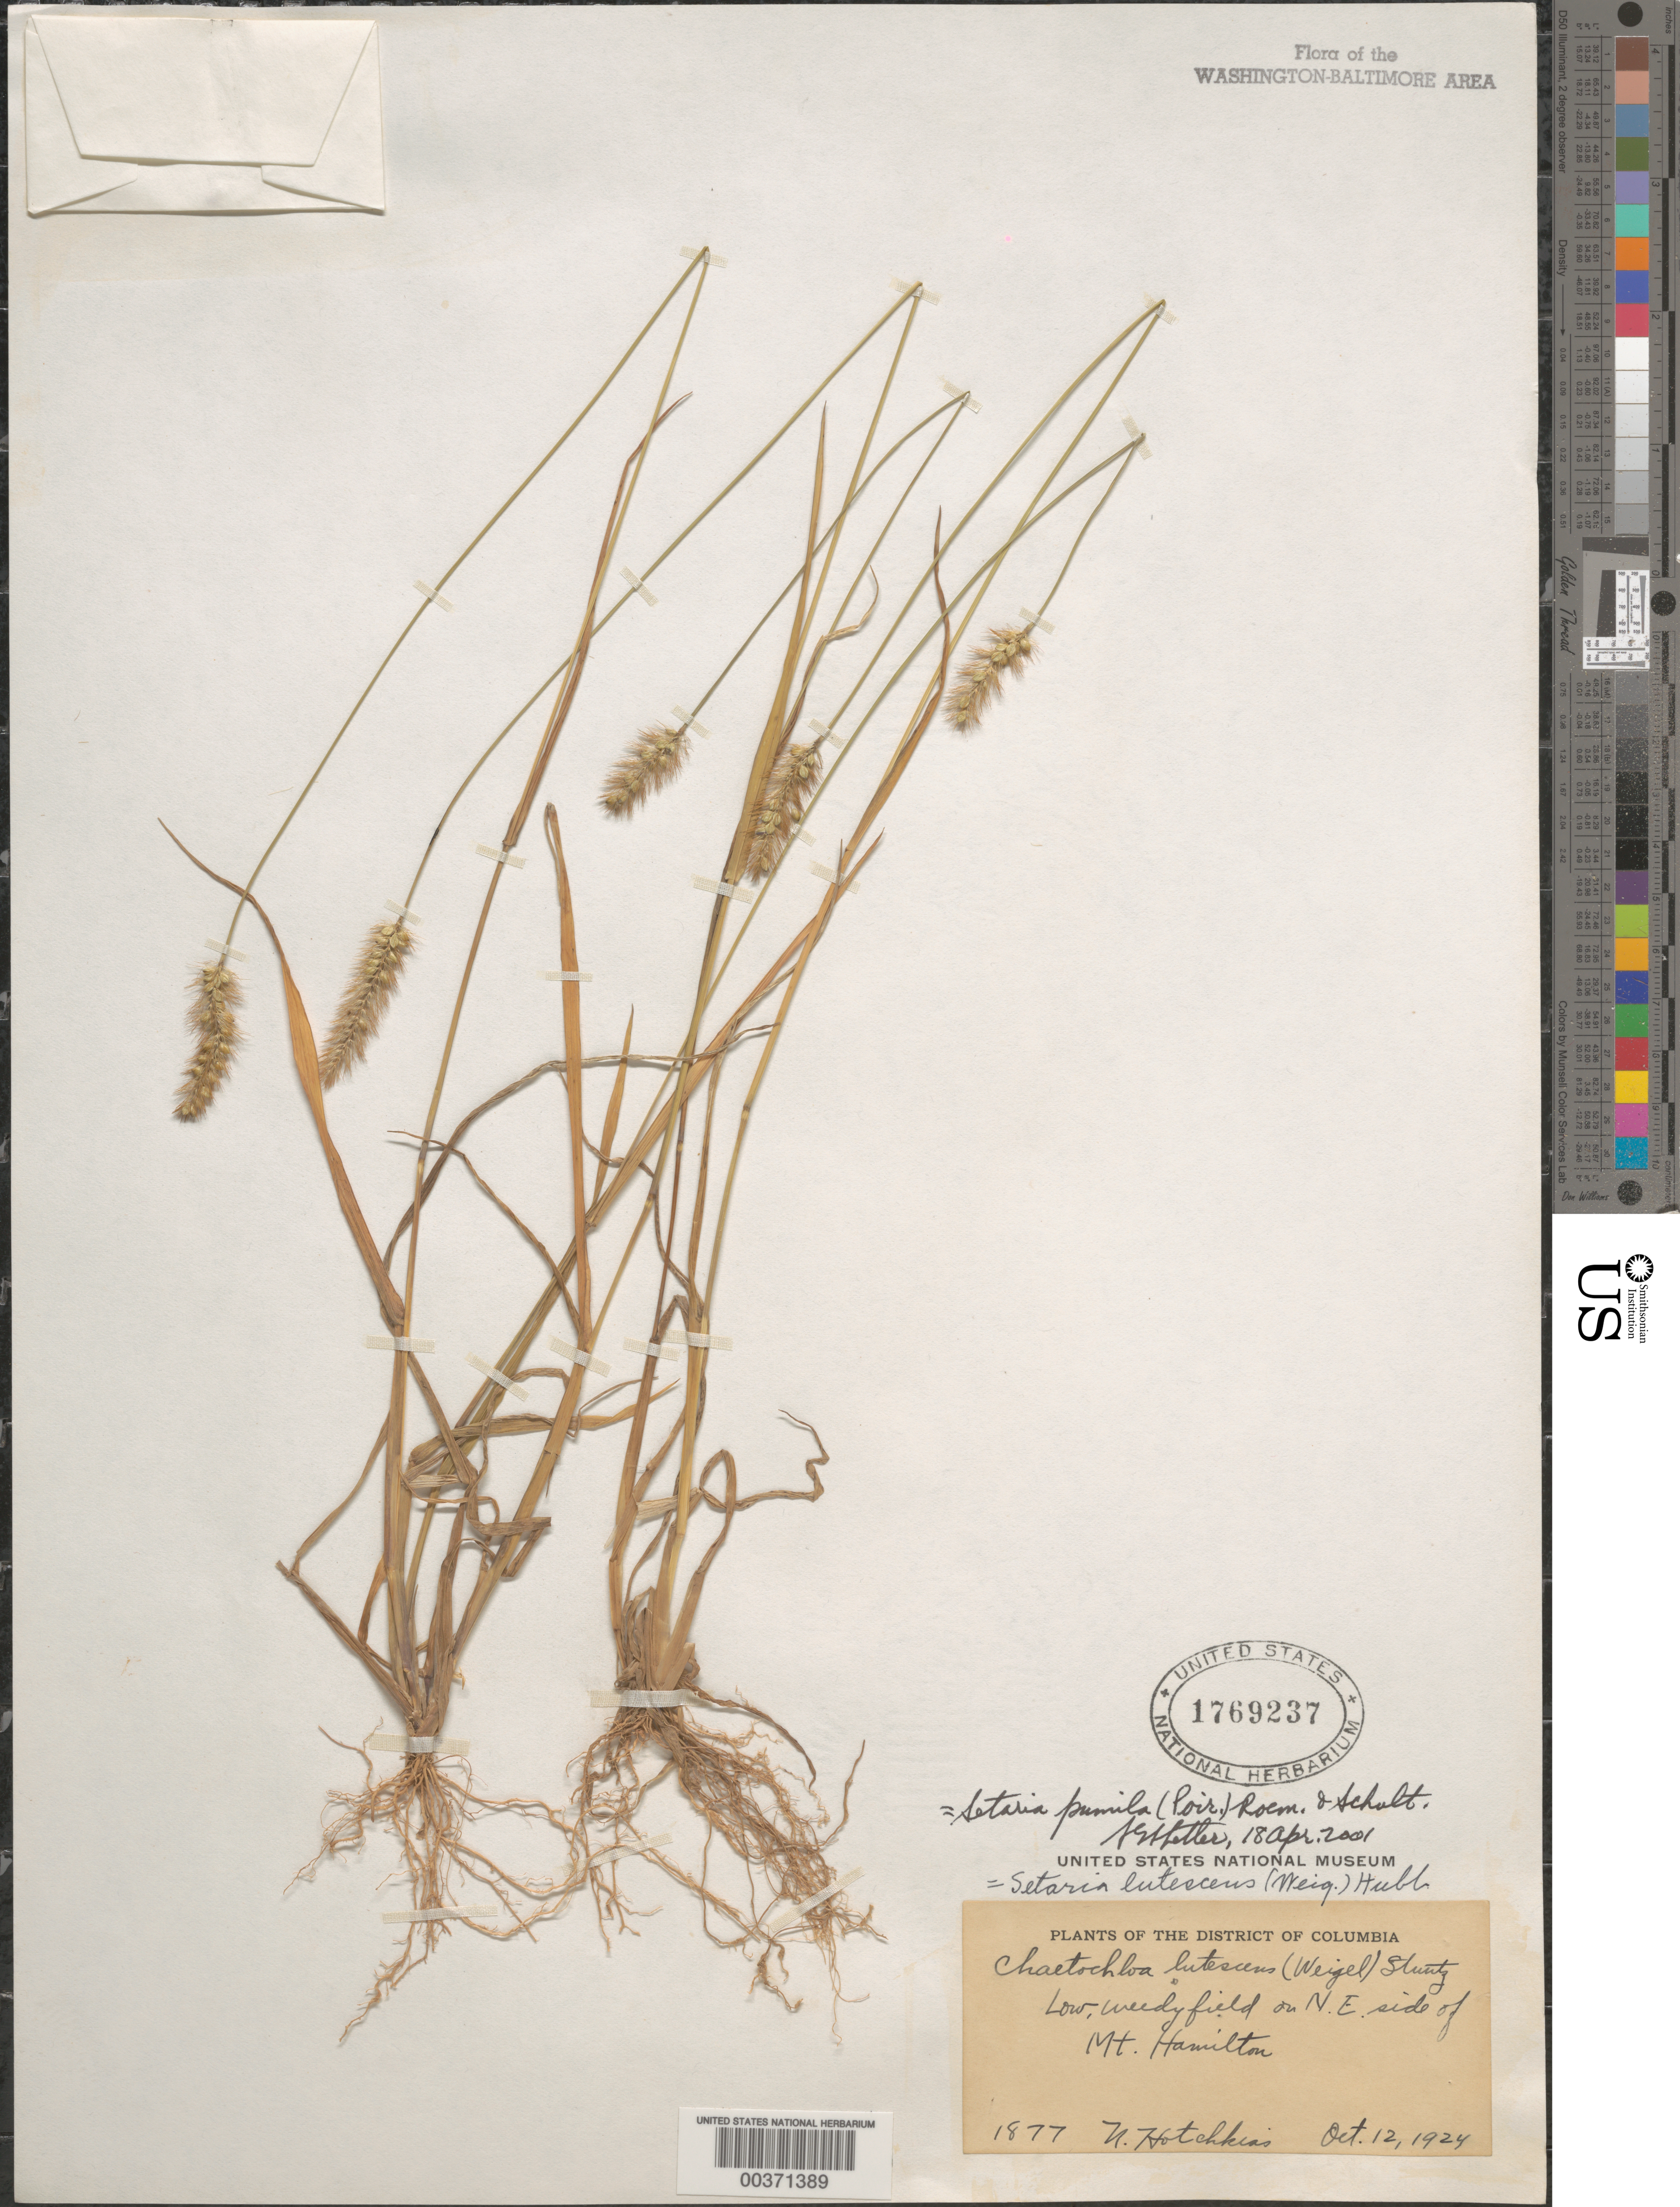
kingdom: Plantae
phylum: Tracheophyta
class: Liliopsida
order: Poales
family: Poaceae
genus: Setaria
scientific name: Setaria pumila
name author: (Poir.) Roem. & Schult.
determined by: Shetler, Stanwyn G., (US), NMNH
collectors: N. Hotchkiss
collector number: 1877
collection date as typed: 12 Oct 1924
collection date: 1924-10-12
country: United States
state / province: District of Columbia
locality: Mount Hamilton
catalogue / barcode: US 1769237